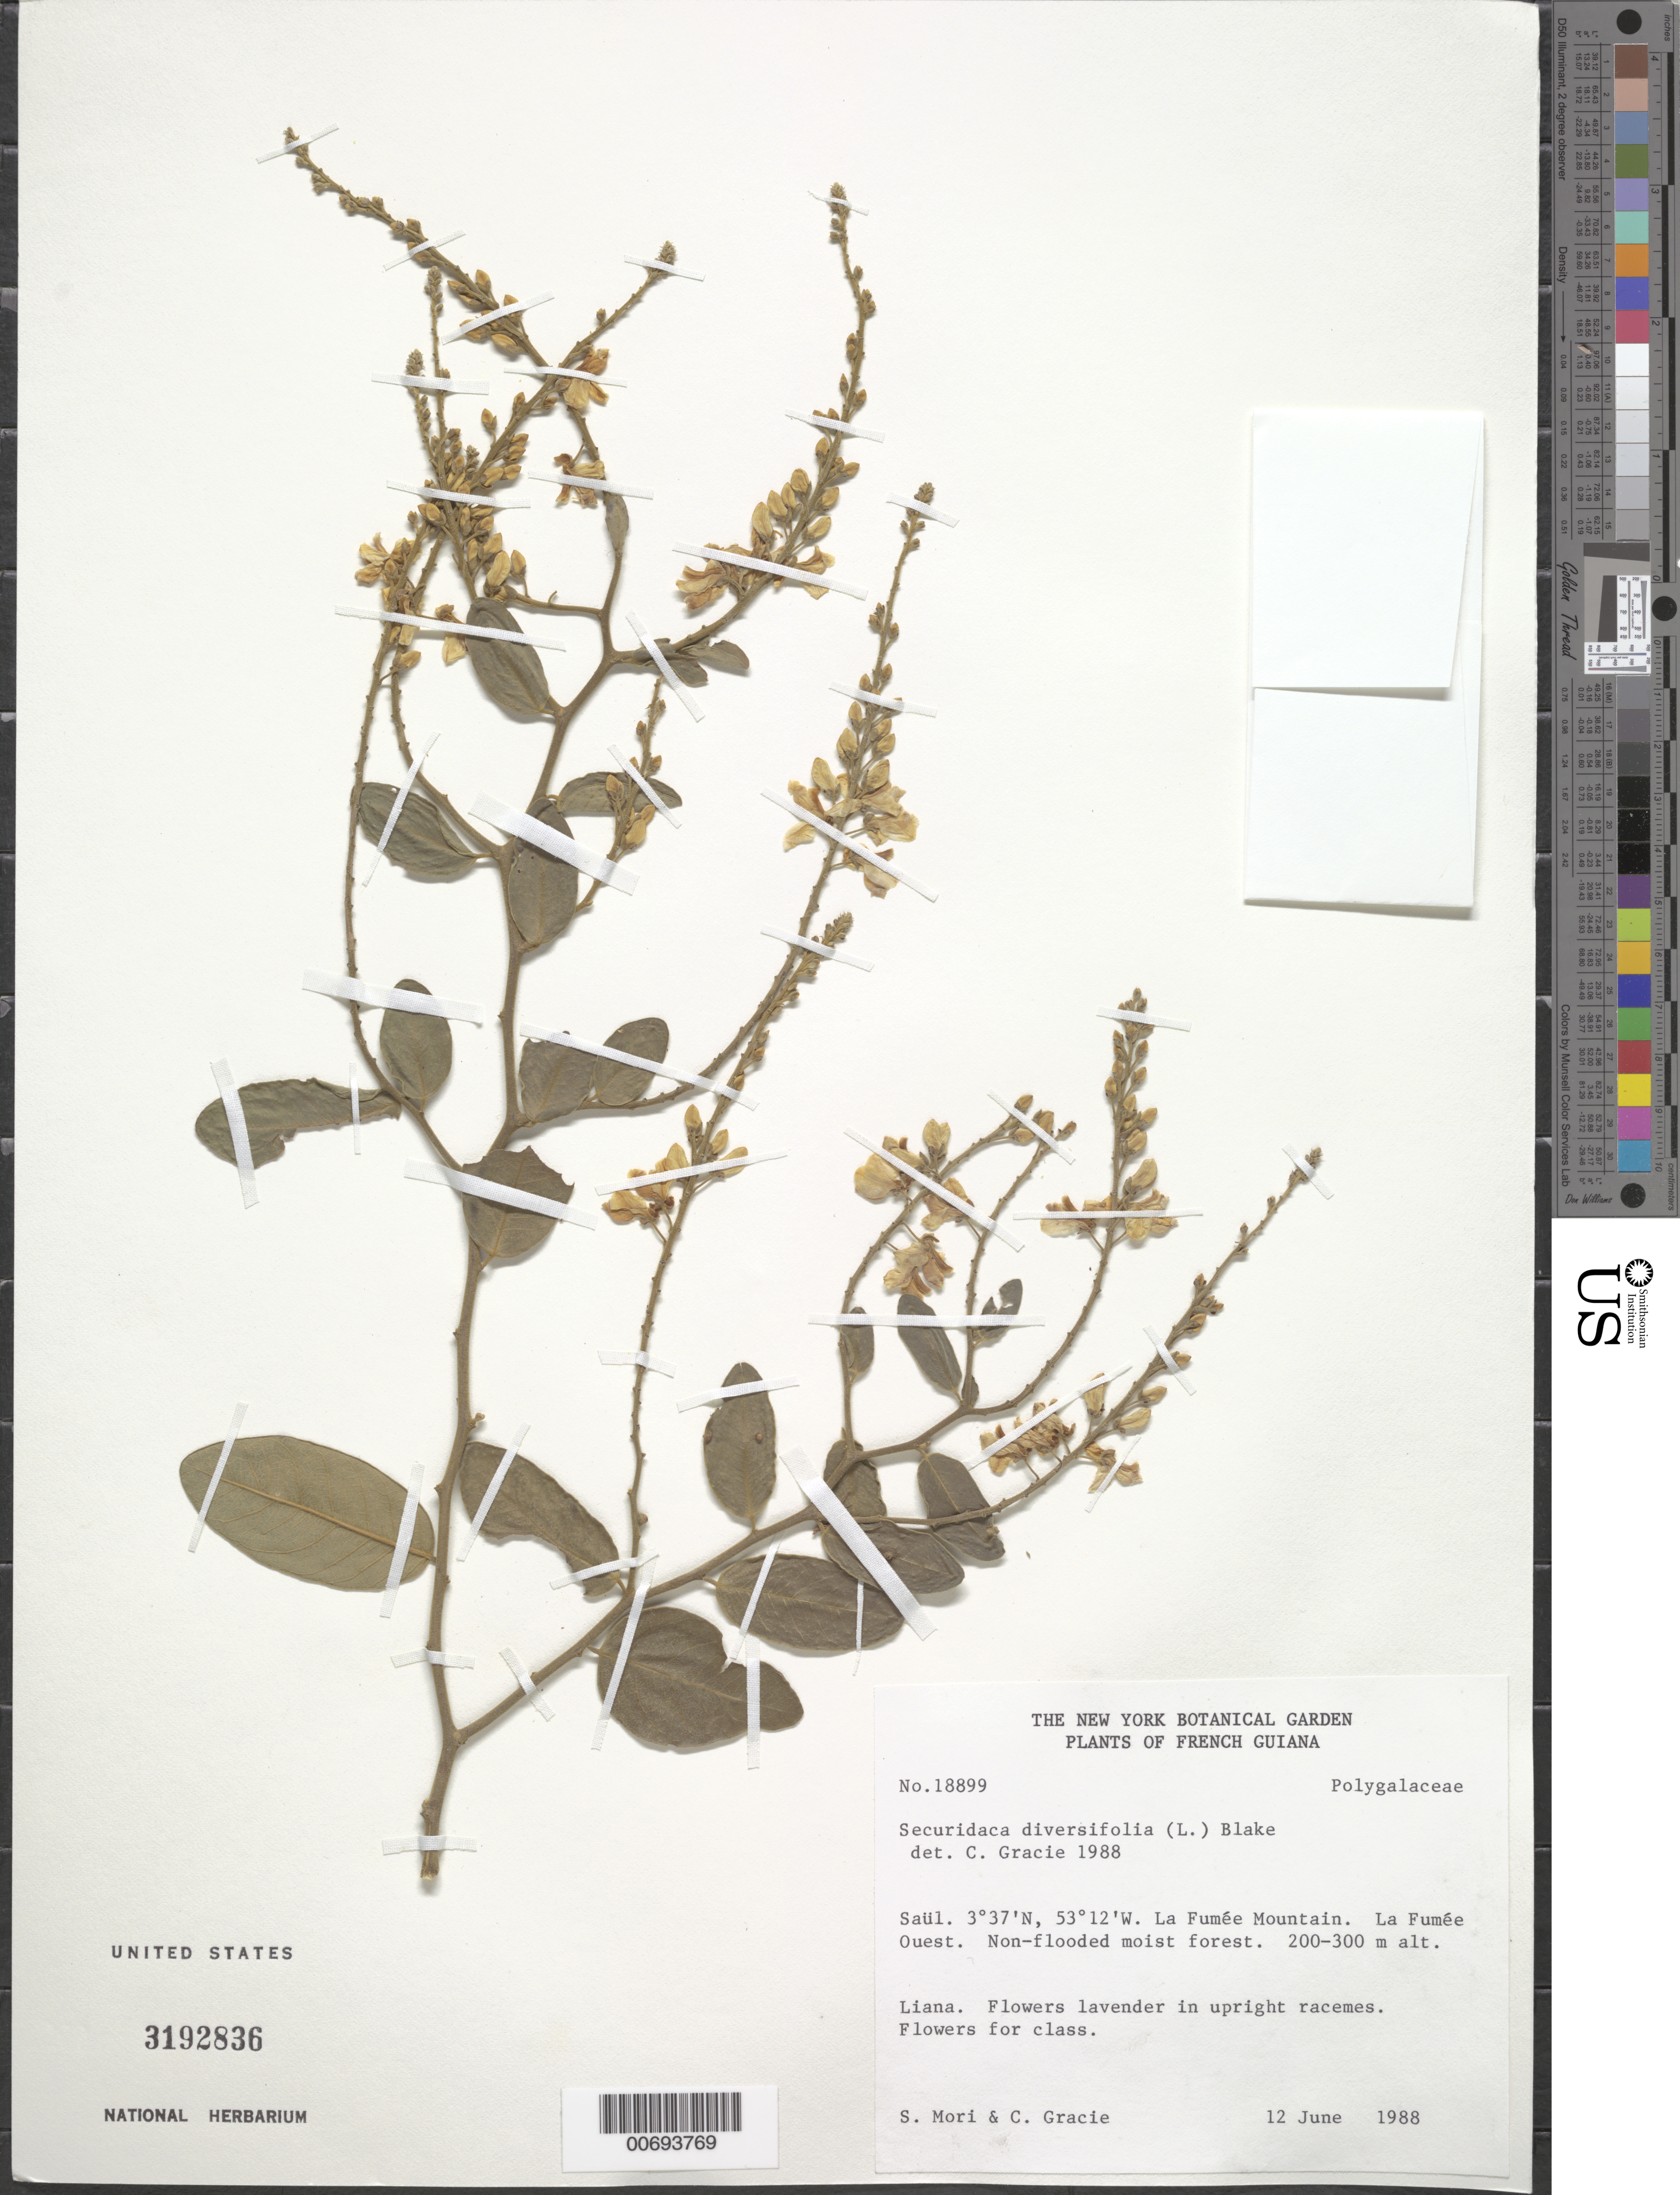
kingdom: Plantae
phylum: Tracheophyta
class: Magnoliopsida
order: Fabales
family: Polygalaceae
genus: Securidaca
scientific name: Securidaca diversifolia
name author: (L.) S.F. Blake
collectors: S. Mori & C. A. Gracie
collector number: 18899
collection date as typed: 12-Jun-88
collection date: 1988-06-12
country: French Guiana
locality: Saül, La Fumée Mountain Trail, La Fumée Ouest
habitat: Non-flooded moist forest.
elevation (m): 200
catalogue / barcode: US 3192836